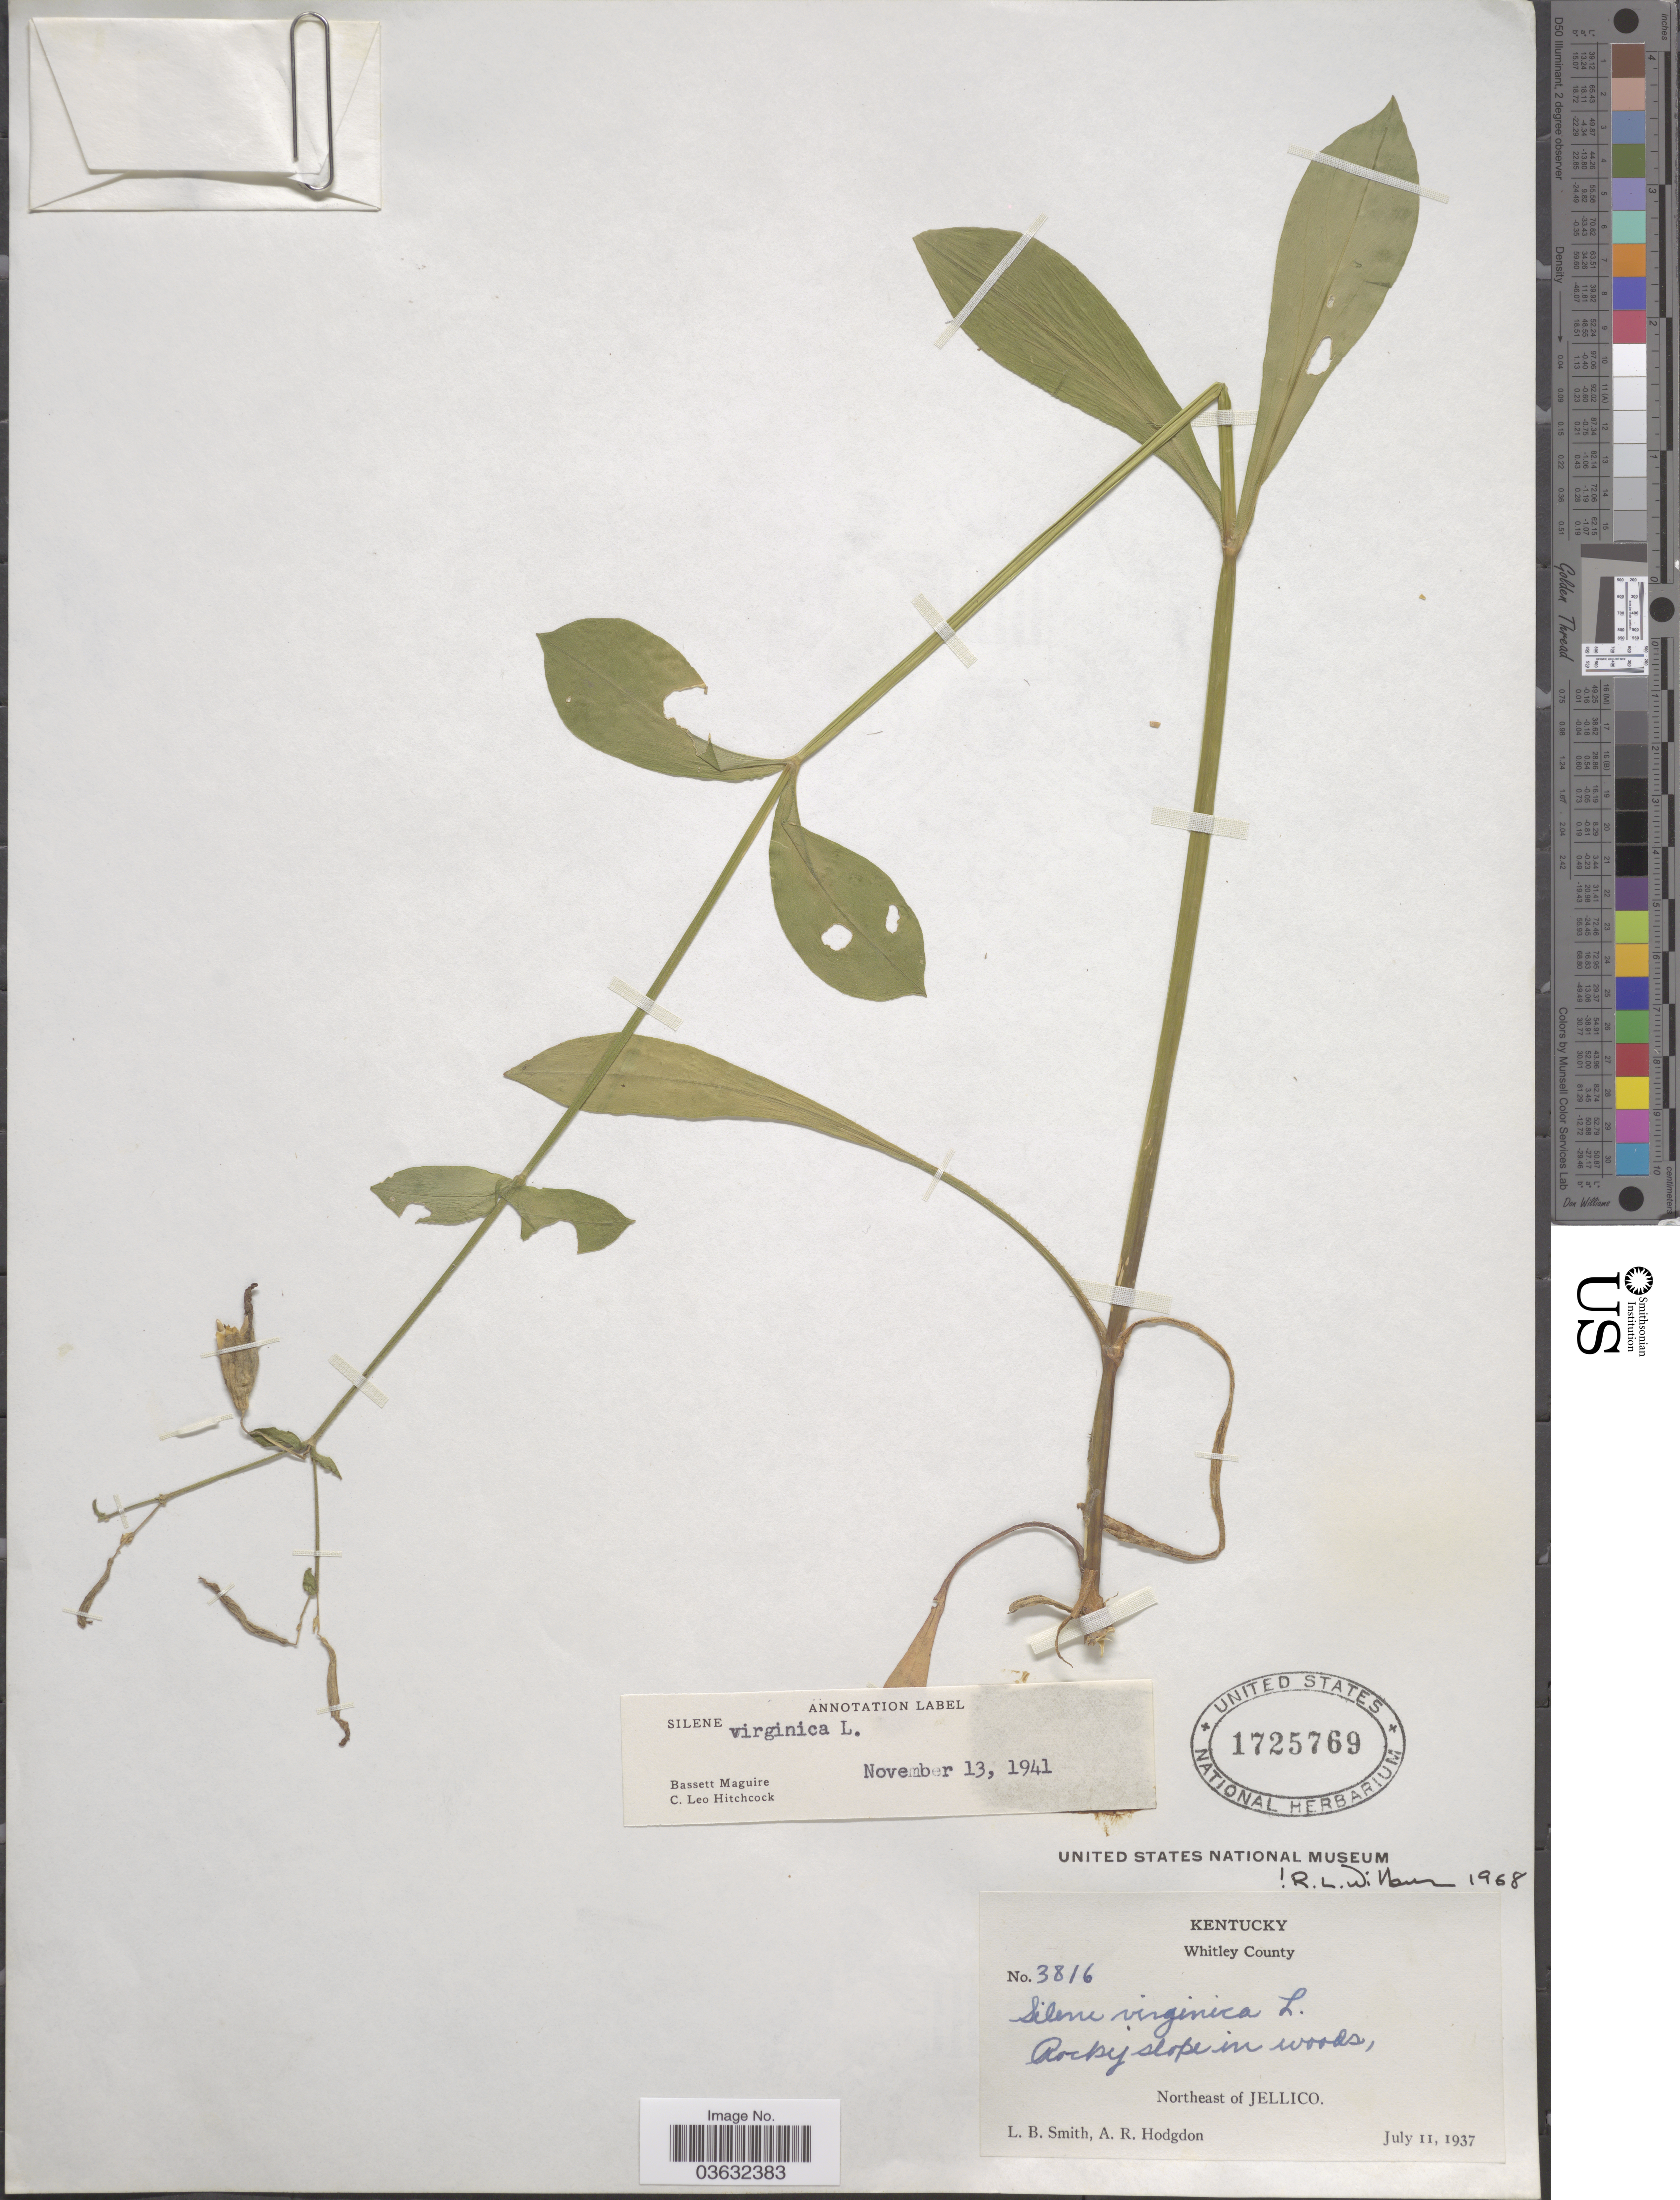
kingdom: Plantae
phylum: Tracheophyta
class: Magnoliopsida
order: Caryophyllales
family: Caryophyllaceae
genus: Silene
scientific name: Silene virginica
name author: L.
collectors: L. Smith & A. R. Hodgdon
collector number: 3816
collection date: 1937-07-11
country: United States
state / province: Kentucky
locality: Whitley County. Northeast of Jellico.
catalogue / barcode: US 1725769